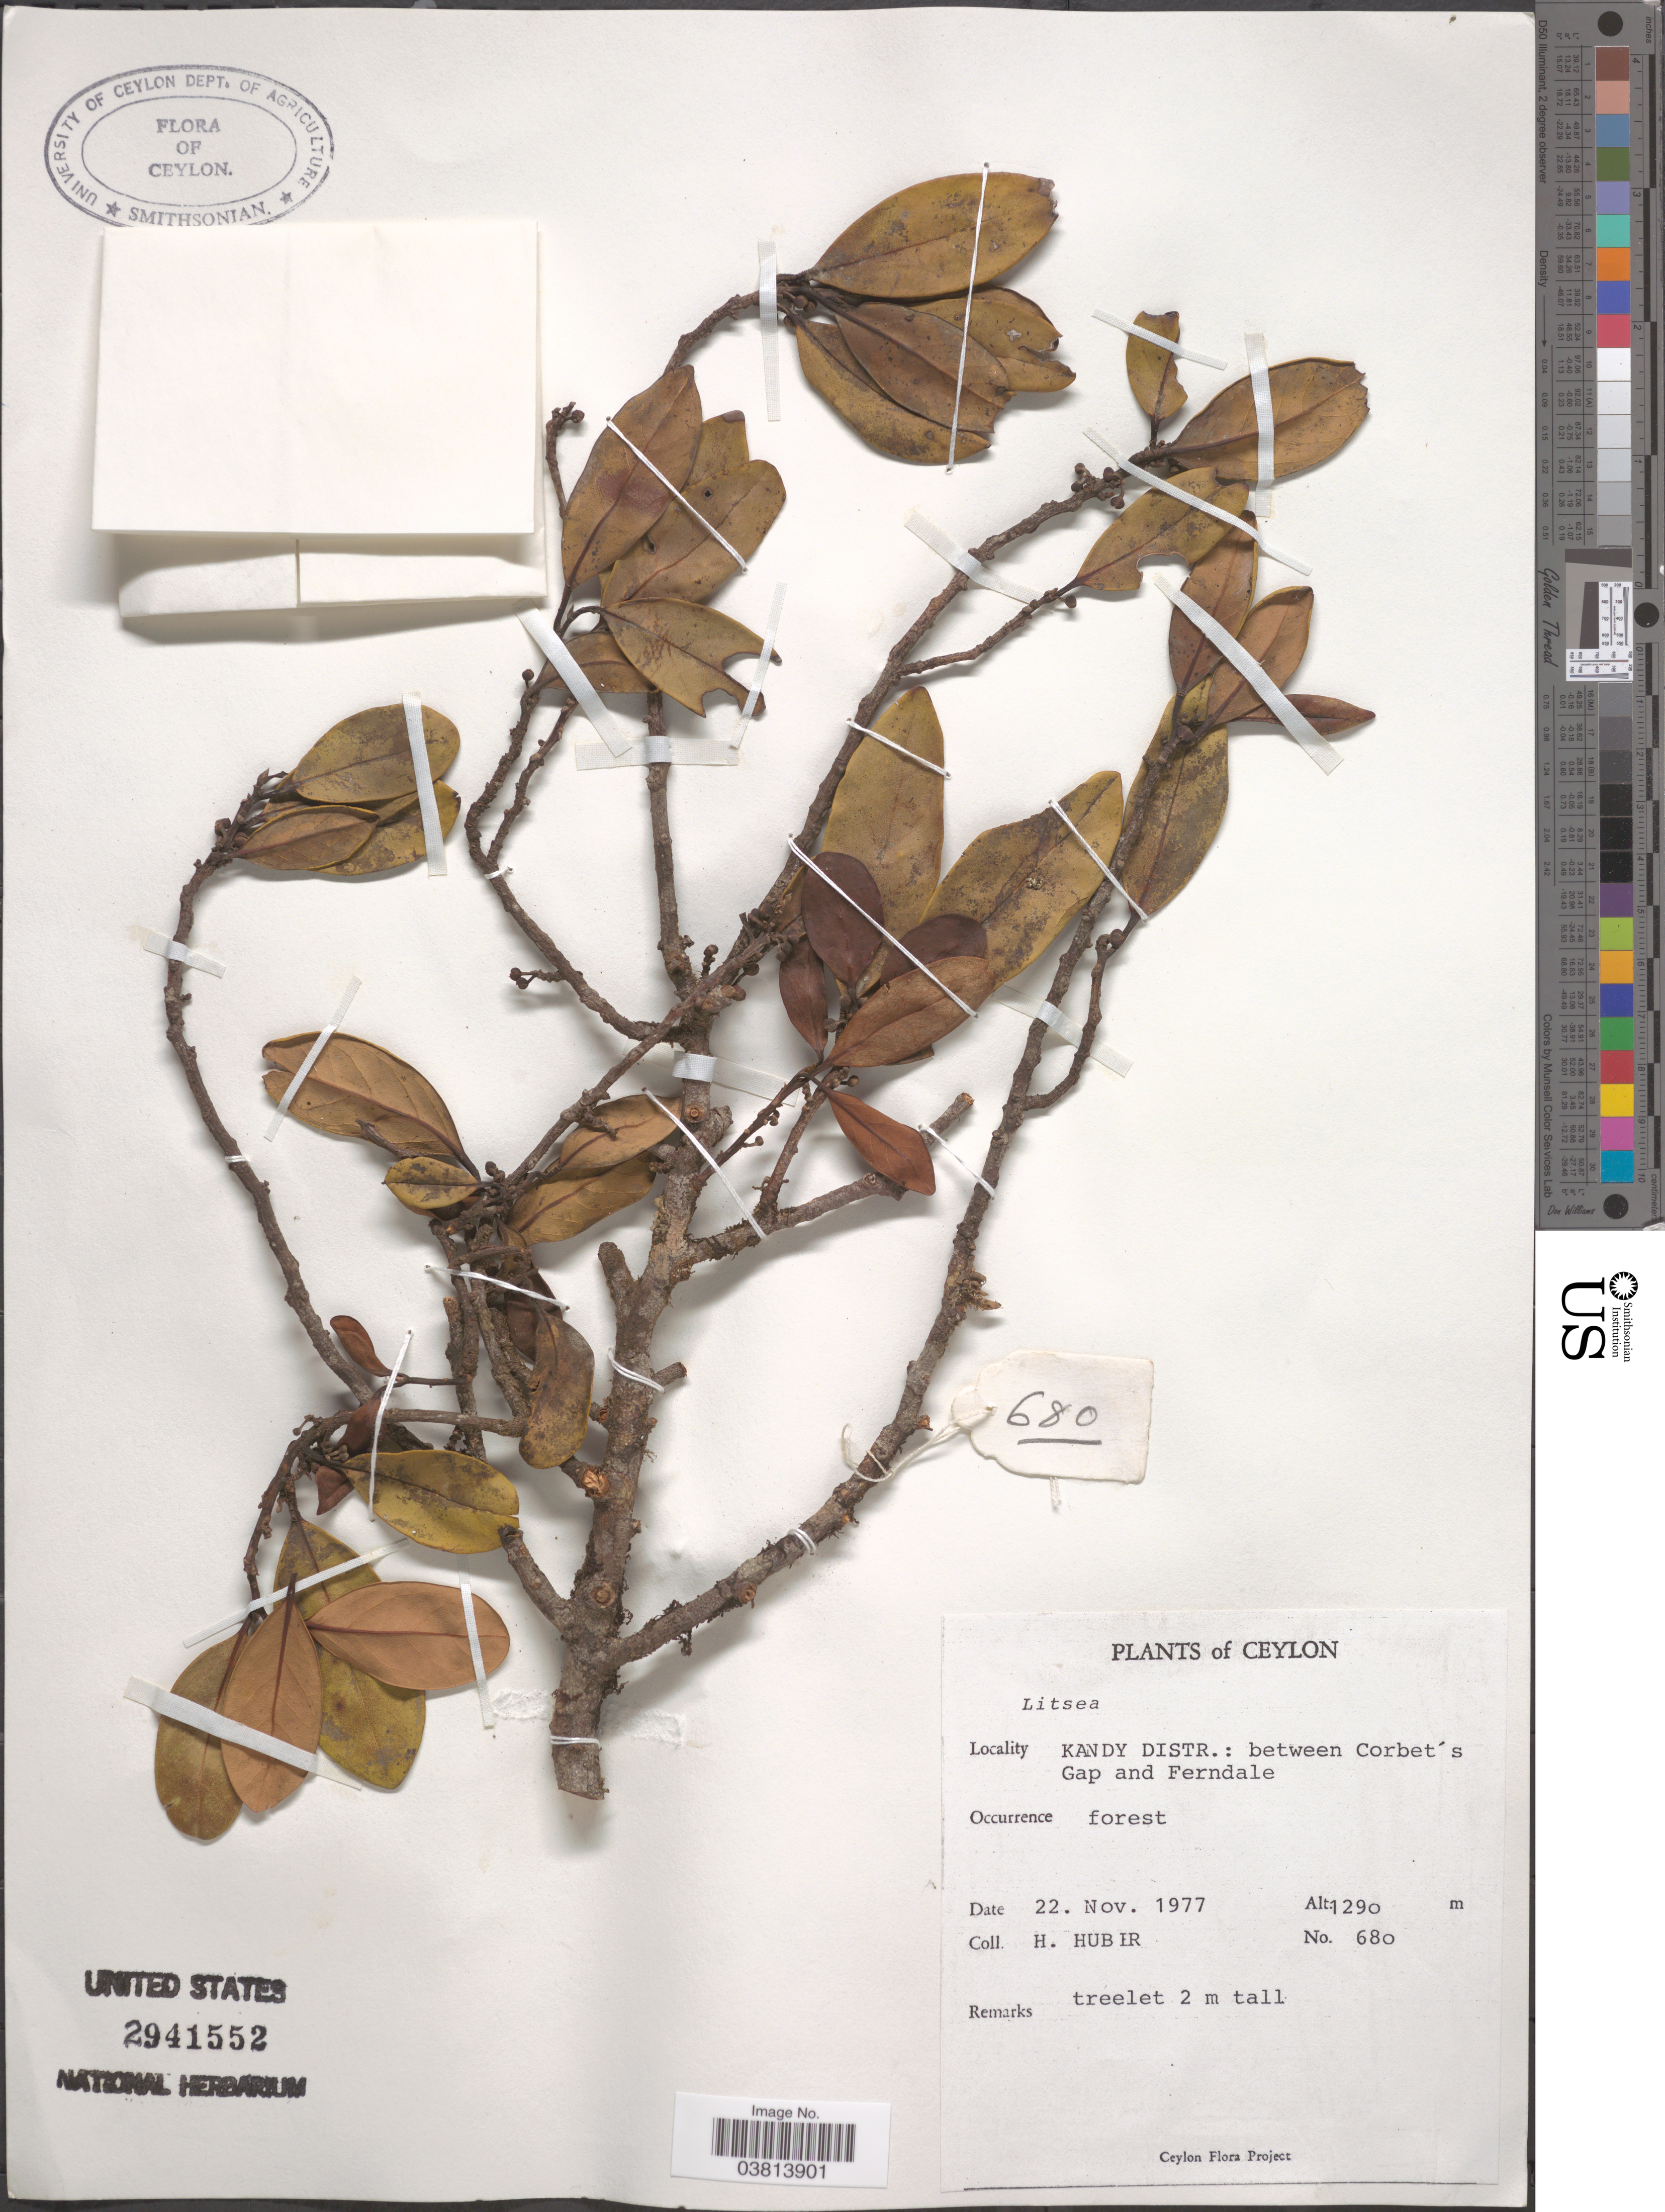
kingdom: Plantae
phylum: Tracheophyta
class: Magnoliopsida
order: Laurales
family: Lauraceae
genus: Litsea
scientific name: Litsea sp.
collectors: H. Huber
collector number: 680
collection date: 1977-11-22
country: Sri Lanka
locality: Ceylon. Kandy Distr.: between Corbet's Gap and Ferndale.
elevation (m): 1290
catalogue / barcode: US 2941552